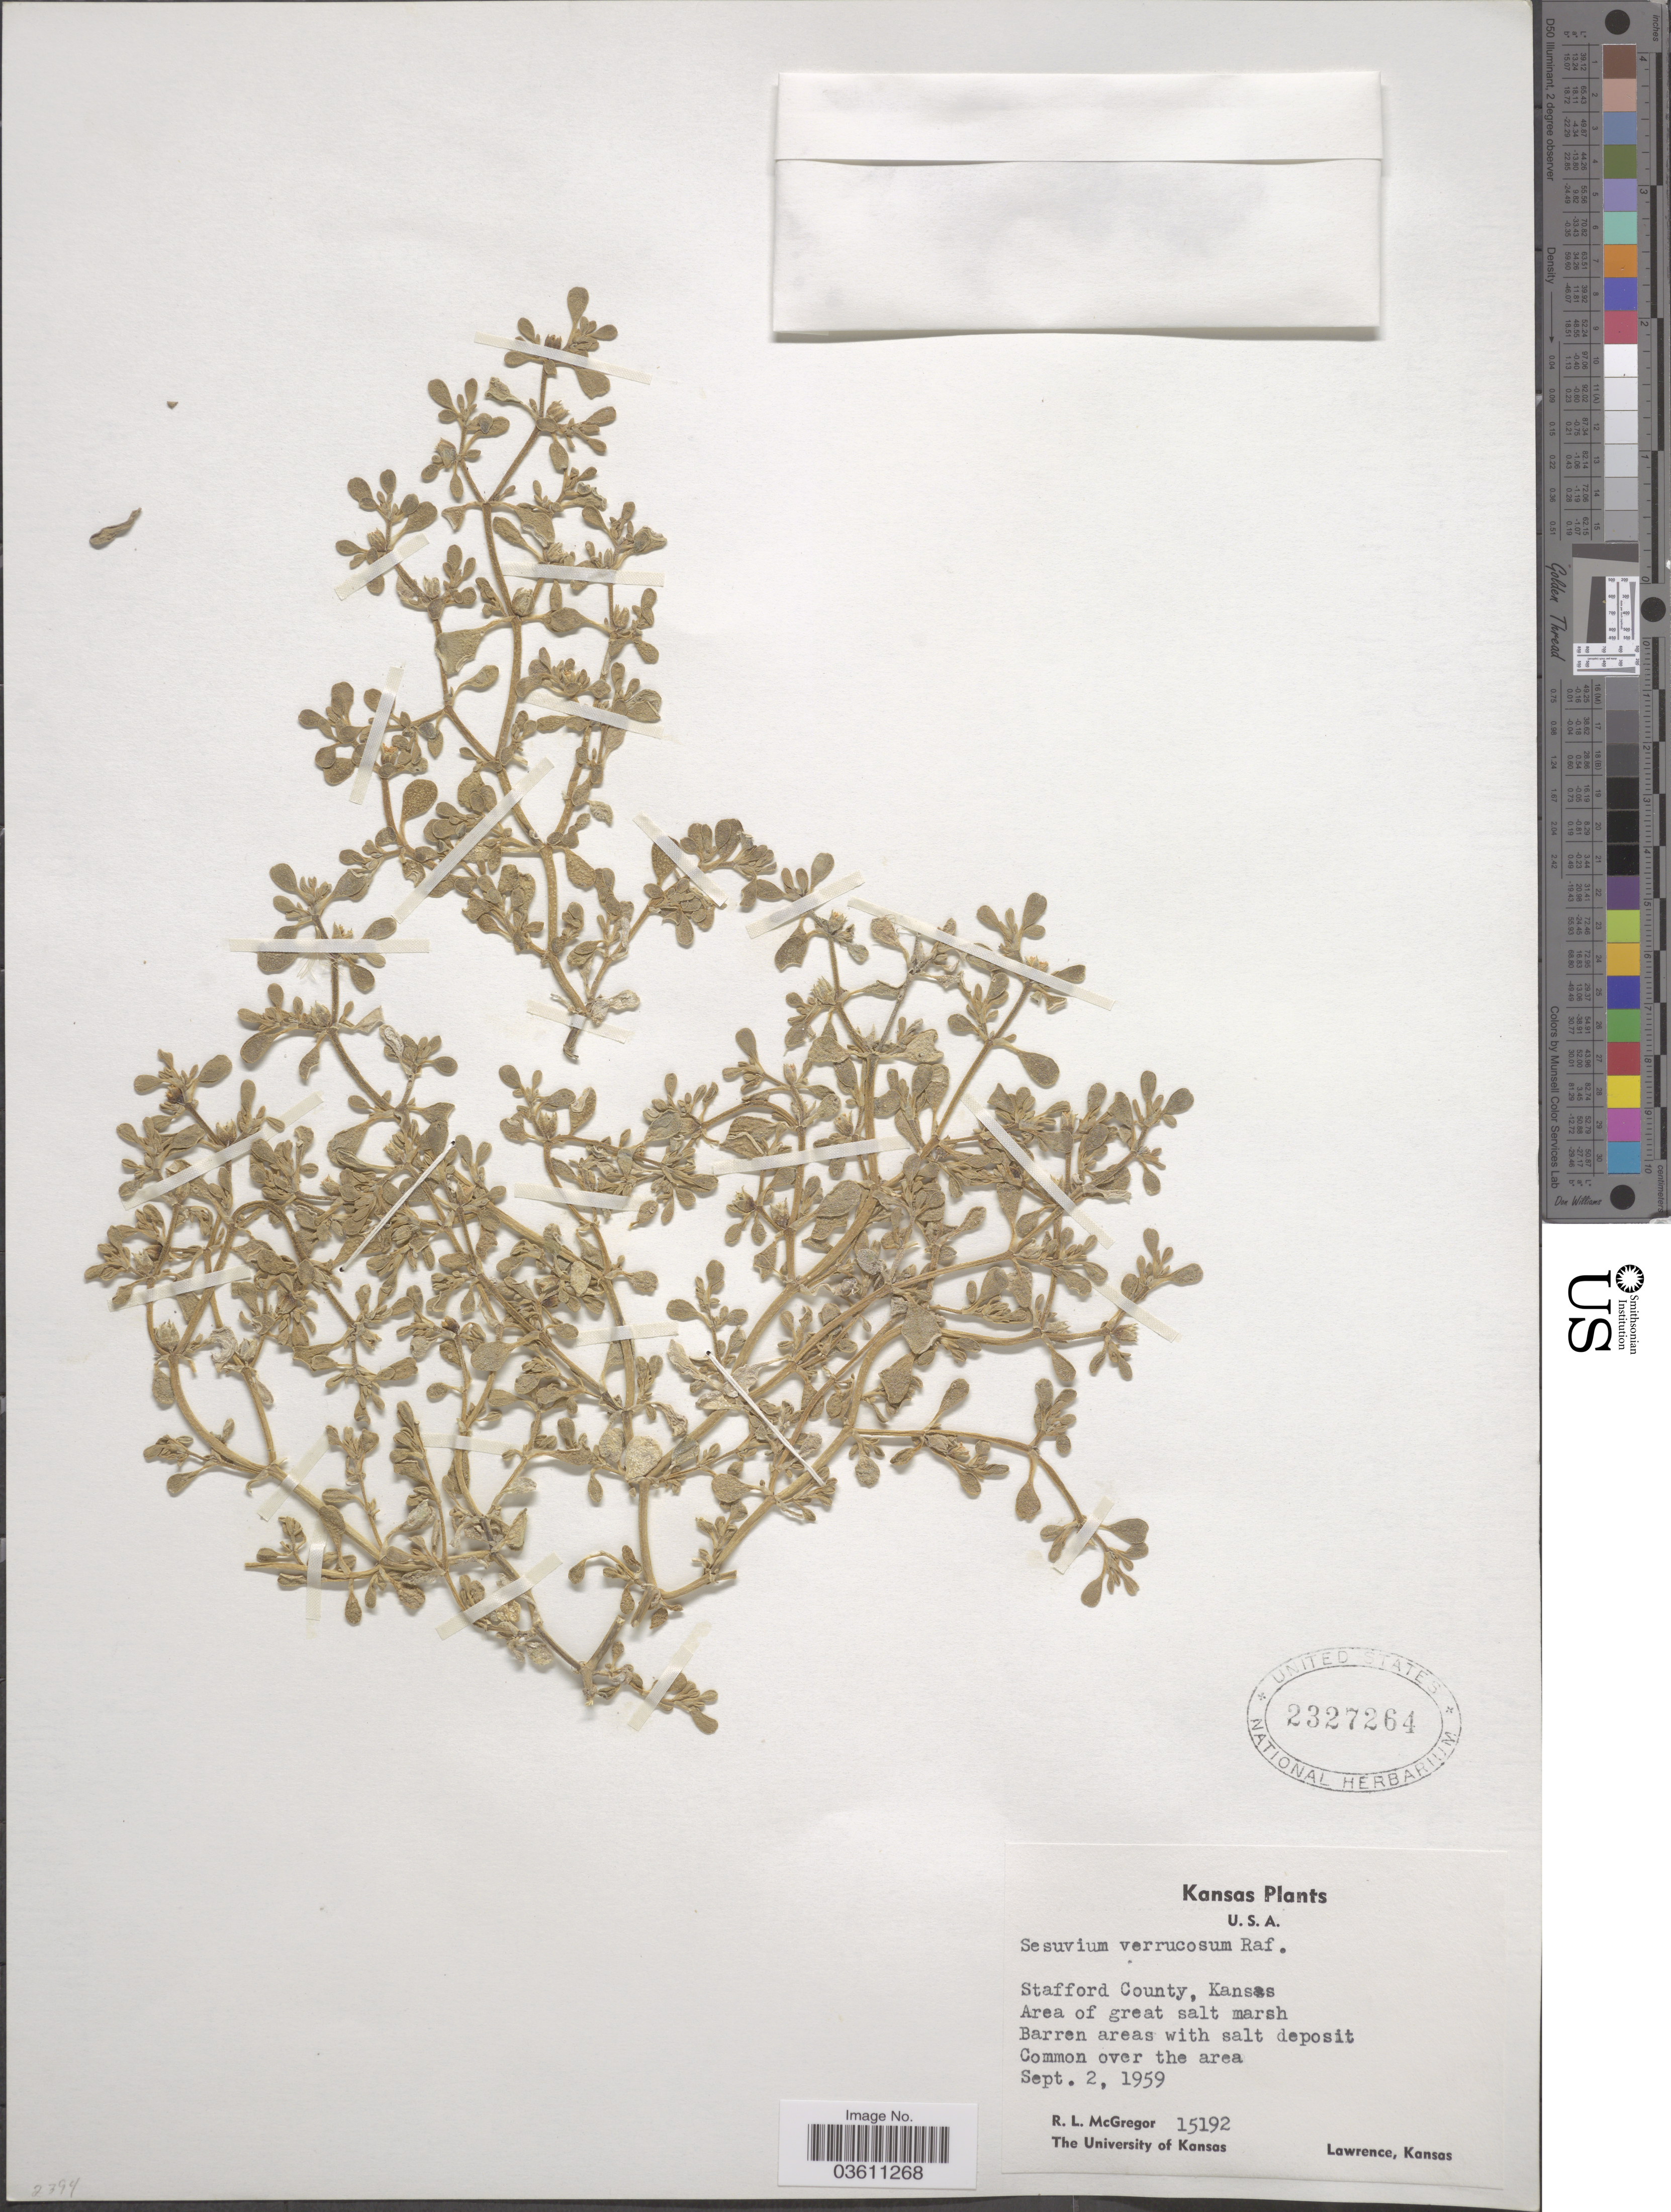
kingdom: Plantae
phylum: Tracheophyta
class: Magnoliopsida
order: Caryophyllales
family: Aizoaceae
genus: Sesuvium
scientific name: Sesuvium revolutifolium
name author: Ortega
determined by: Strong, Mark T., (BOT), Smithsonian Institution - National Museum of Natural History (UNITED STATES)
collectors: R. McGregor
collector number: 15192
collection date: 1959-09-02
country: United States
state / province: Kansas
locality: Stafford County.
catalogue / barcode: US 2327264